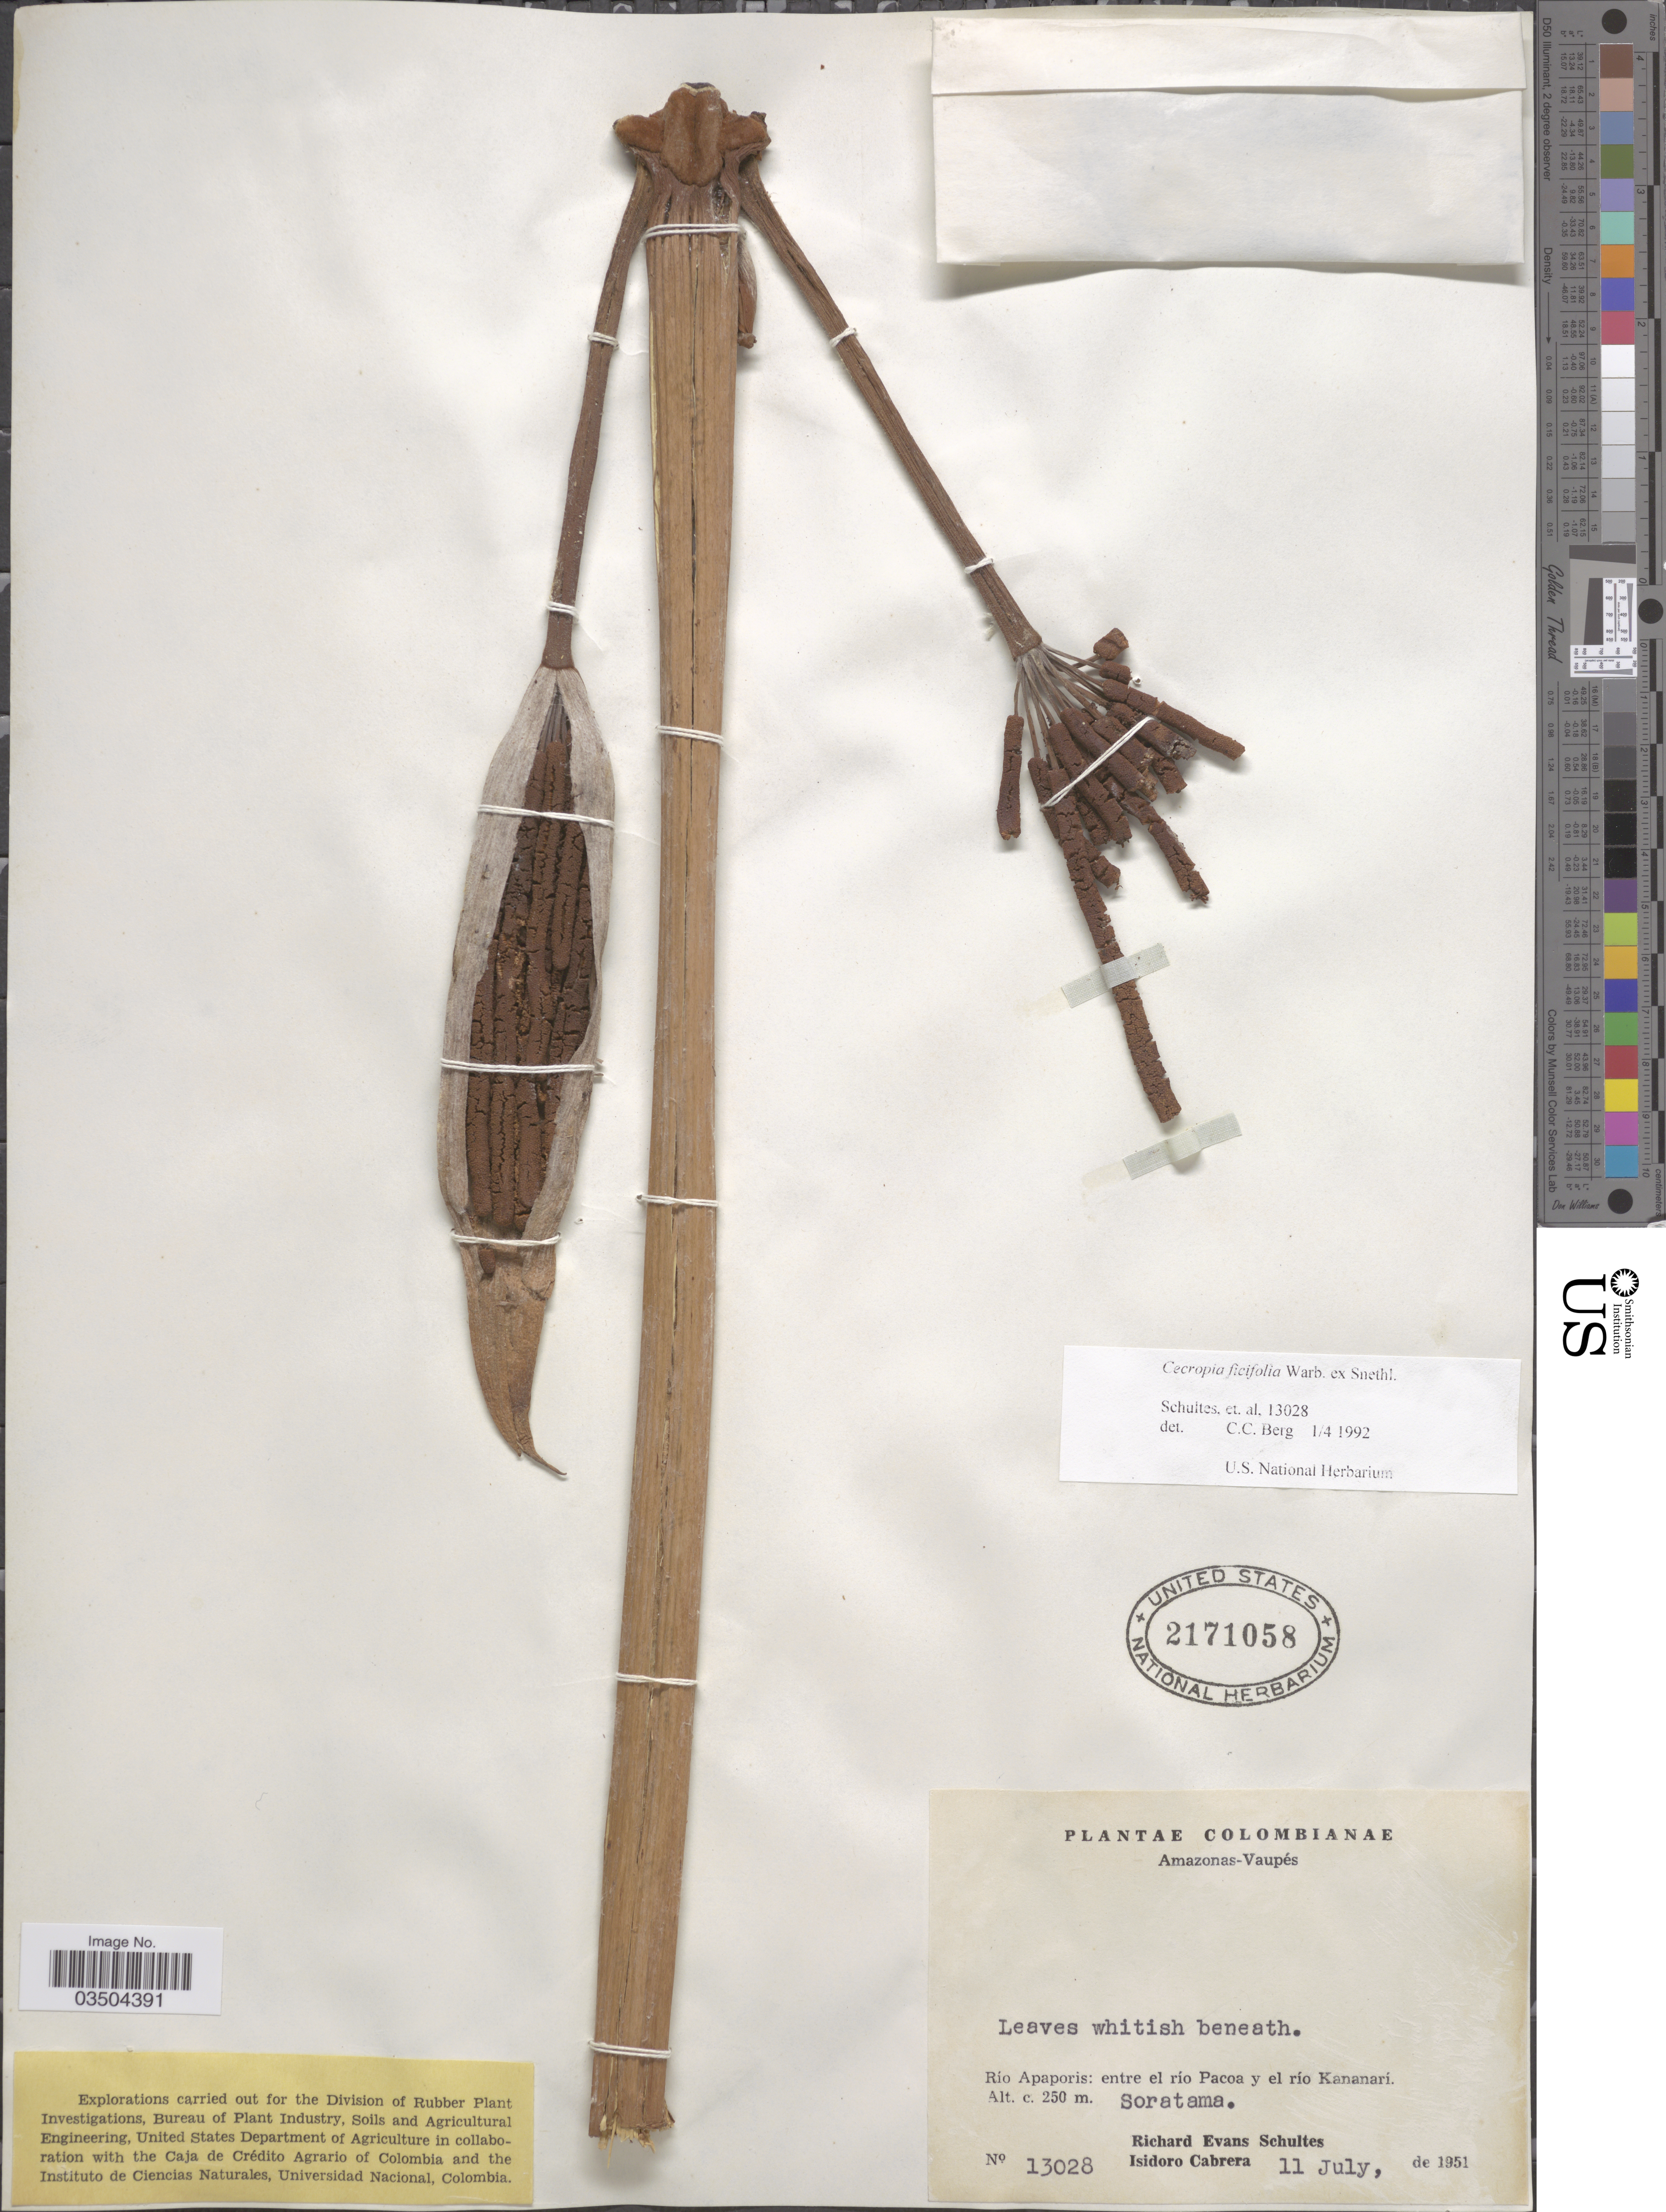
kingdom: Plantae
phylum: Tracheophyta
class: Magnoliopsida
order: Rosales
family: Urticaceae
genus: Cecropia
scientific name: Cecropia ficifolia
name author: Snethlage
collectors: R. E. Schultes & I. Cabrera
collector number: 13028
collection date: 1951-07-11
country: Colombia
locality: Amazonas-Vaupés. Río Apaporis: entre el río Pacoa y el río Kananari. Soratama.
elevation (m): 250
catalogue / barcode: US 2171058